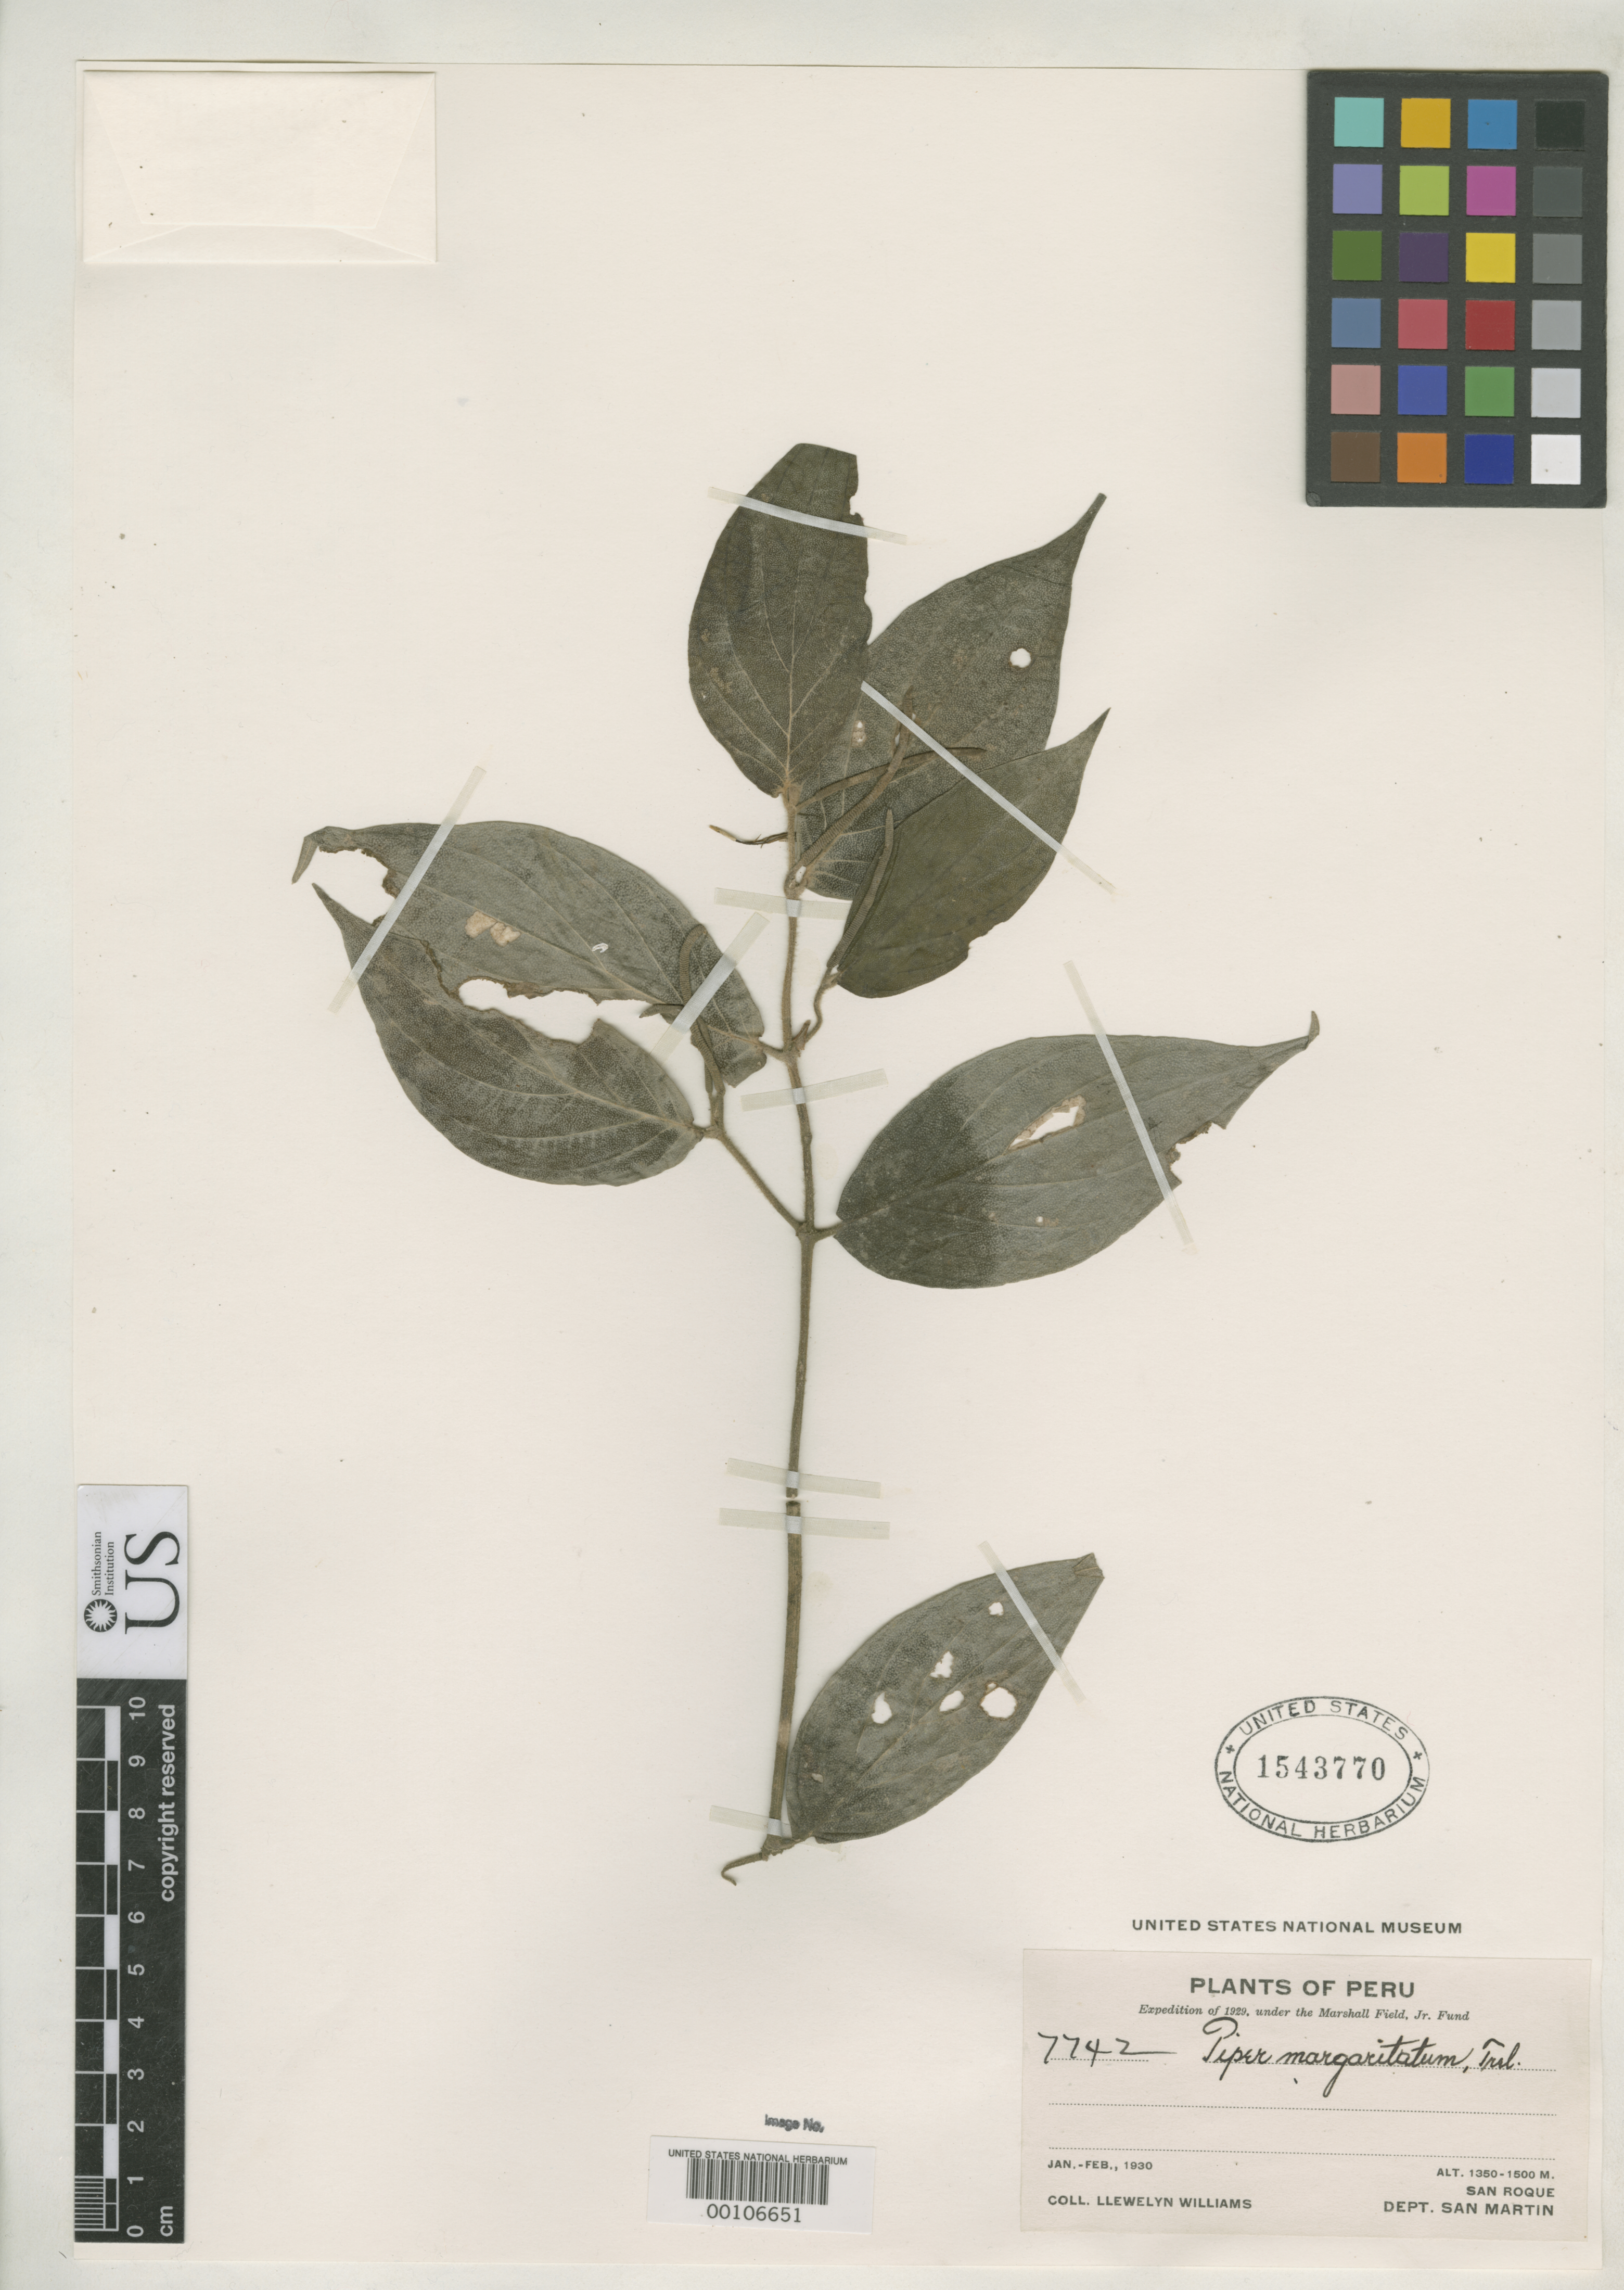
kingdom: Plantae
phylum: Tracheophyta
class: Magnoliopsida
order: Piperales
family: Piperaceae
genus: Piper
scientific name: Piper margaritatum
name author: Trel. in J.F. Macbr.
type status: Isotype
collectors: Ll. Williams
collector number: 7742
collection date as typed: Jan 1930 to -- Feb 1930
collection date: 1930-01/1930-02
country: Peru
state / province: San Martín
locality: San Roque.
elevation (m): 1350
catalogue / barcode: US 1543770